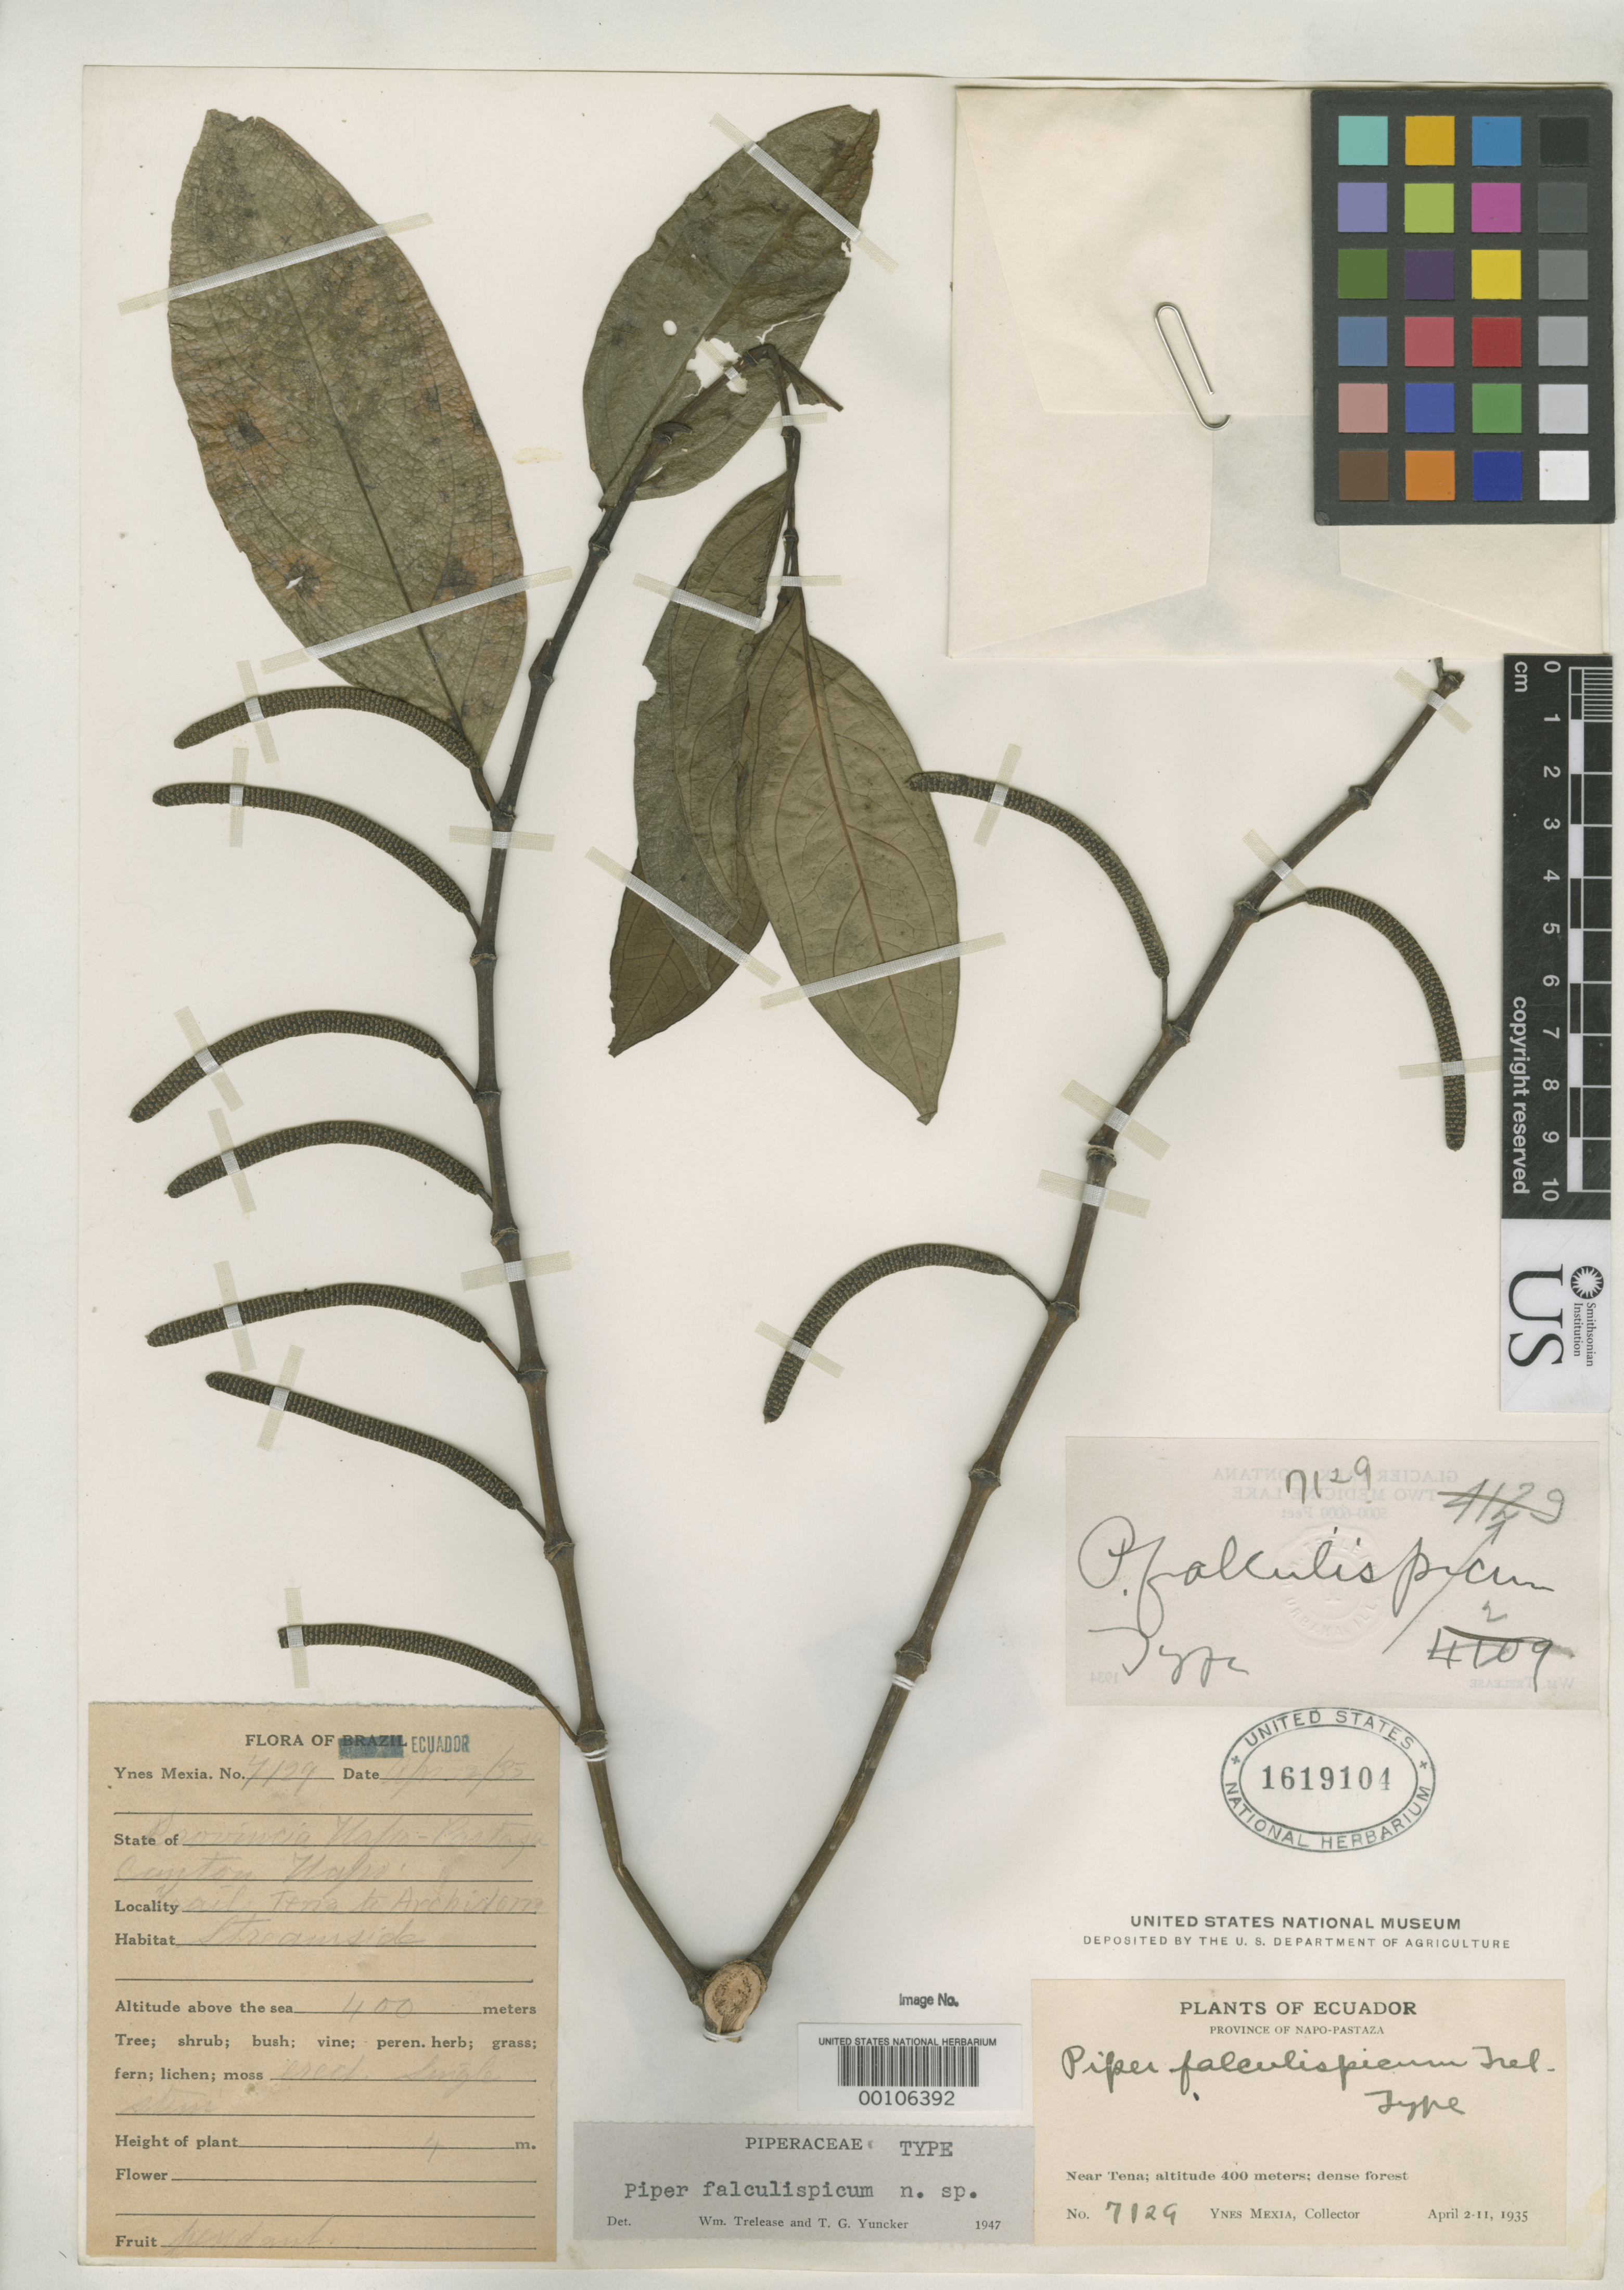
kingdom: Plantae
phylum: Tracheophyta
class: Magnoliopsida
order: Piperales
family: Piperaceae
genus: Piper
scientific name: Piper falculispicum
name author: Trel. & Yunck.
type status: Holotype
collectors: Y. Mexia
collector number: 7129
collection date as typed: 02 Apr 1935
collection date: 1935-04-02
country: Ecuador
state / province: Napo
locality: Between Tena and Archidona.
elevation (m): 400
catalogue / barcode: US 1619104